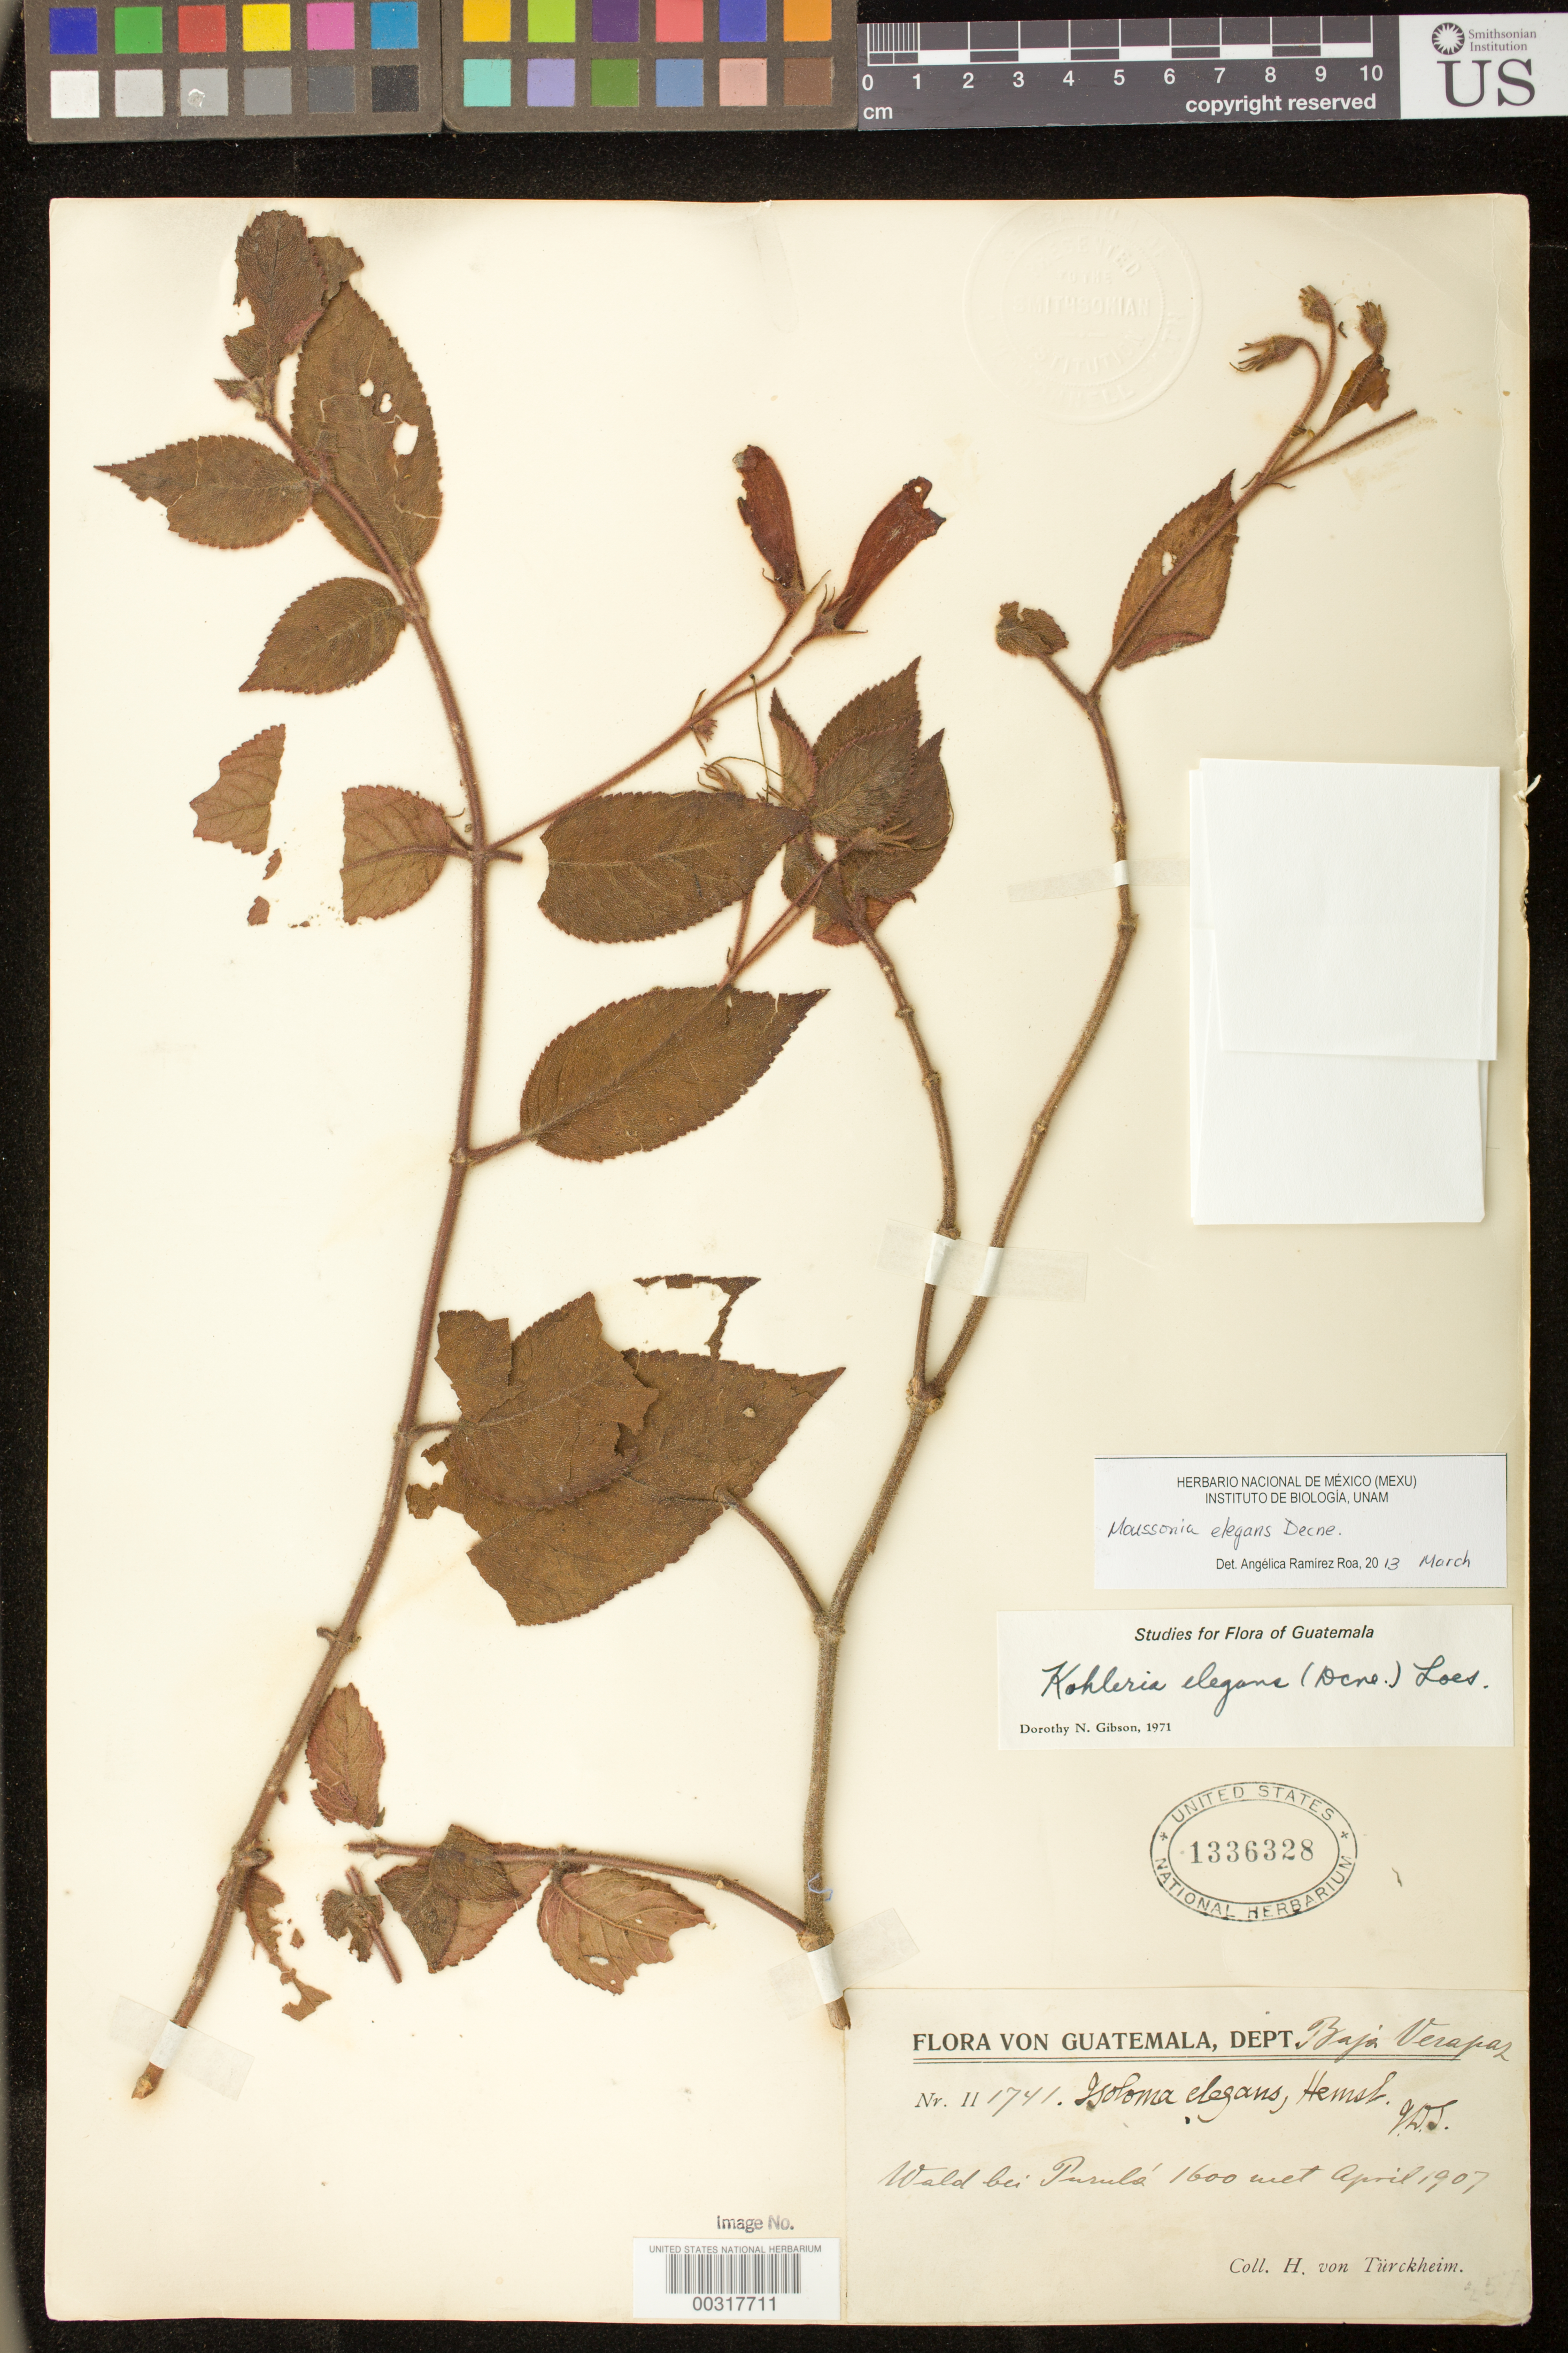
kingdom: Plantae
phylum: Tracheophyta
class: Magnoliopsida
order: Lamiales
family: Gesneriaceae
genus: Moussonia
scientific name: Moussonia elegans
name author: Decne.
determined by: Ramírez-Roa, A.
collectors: H. von Türckheim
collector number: II 1741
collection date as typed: Apr 1907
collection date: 1907-04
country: Guatemala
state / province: Baja Verapaz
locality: By Turula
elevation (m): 1600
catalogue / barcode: US 1336328